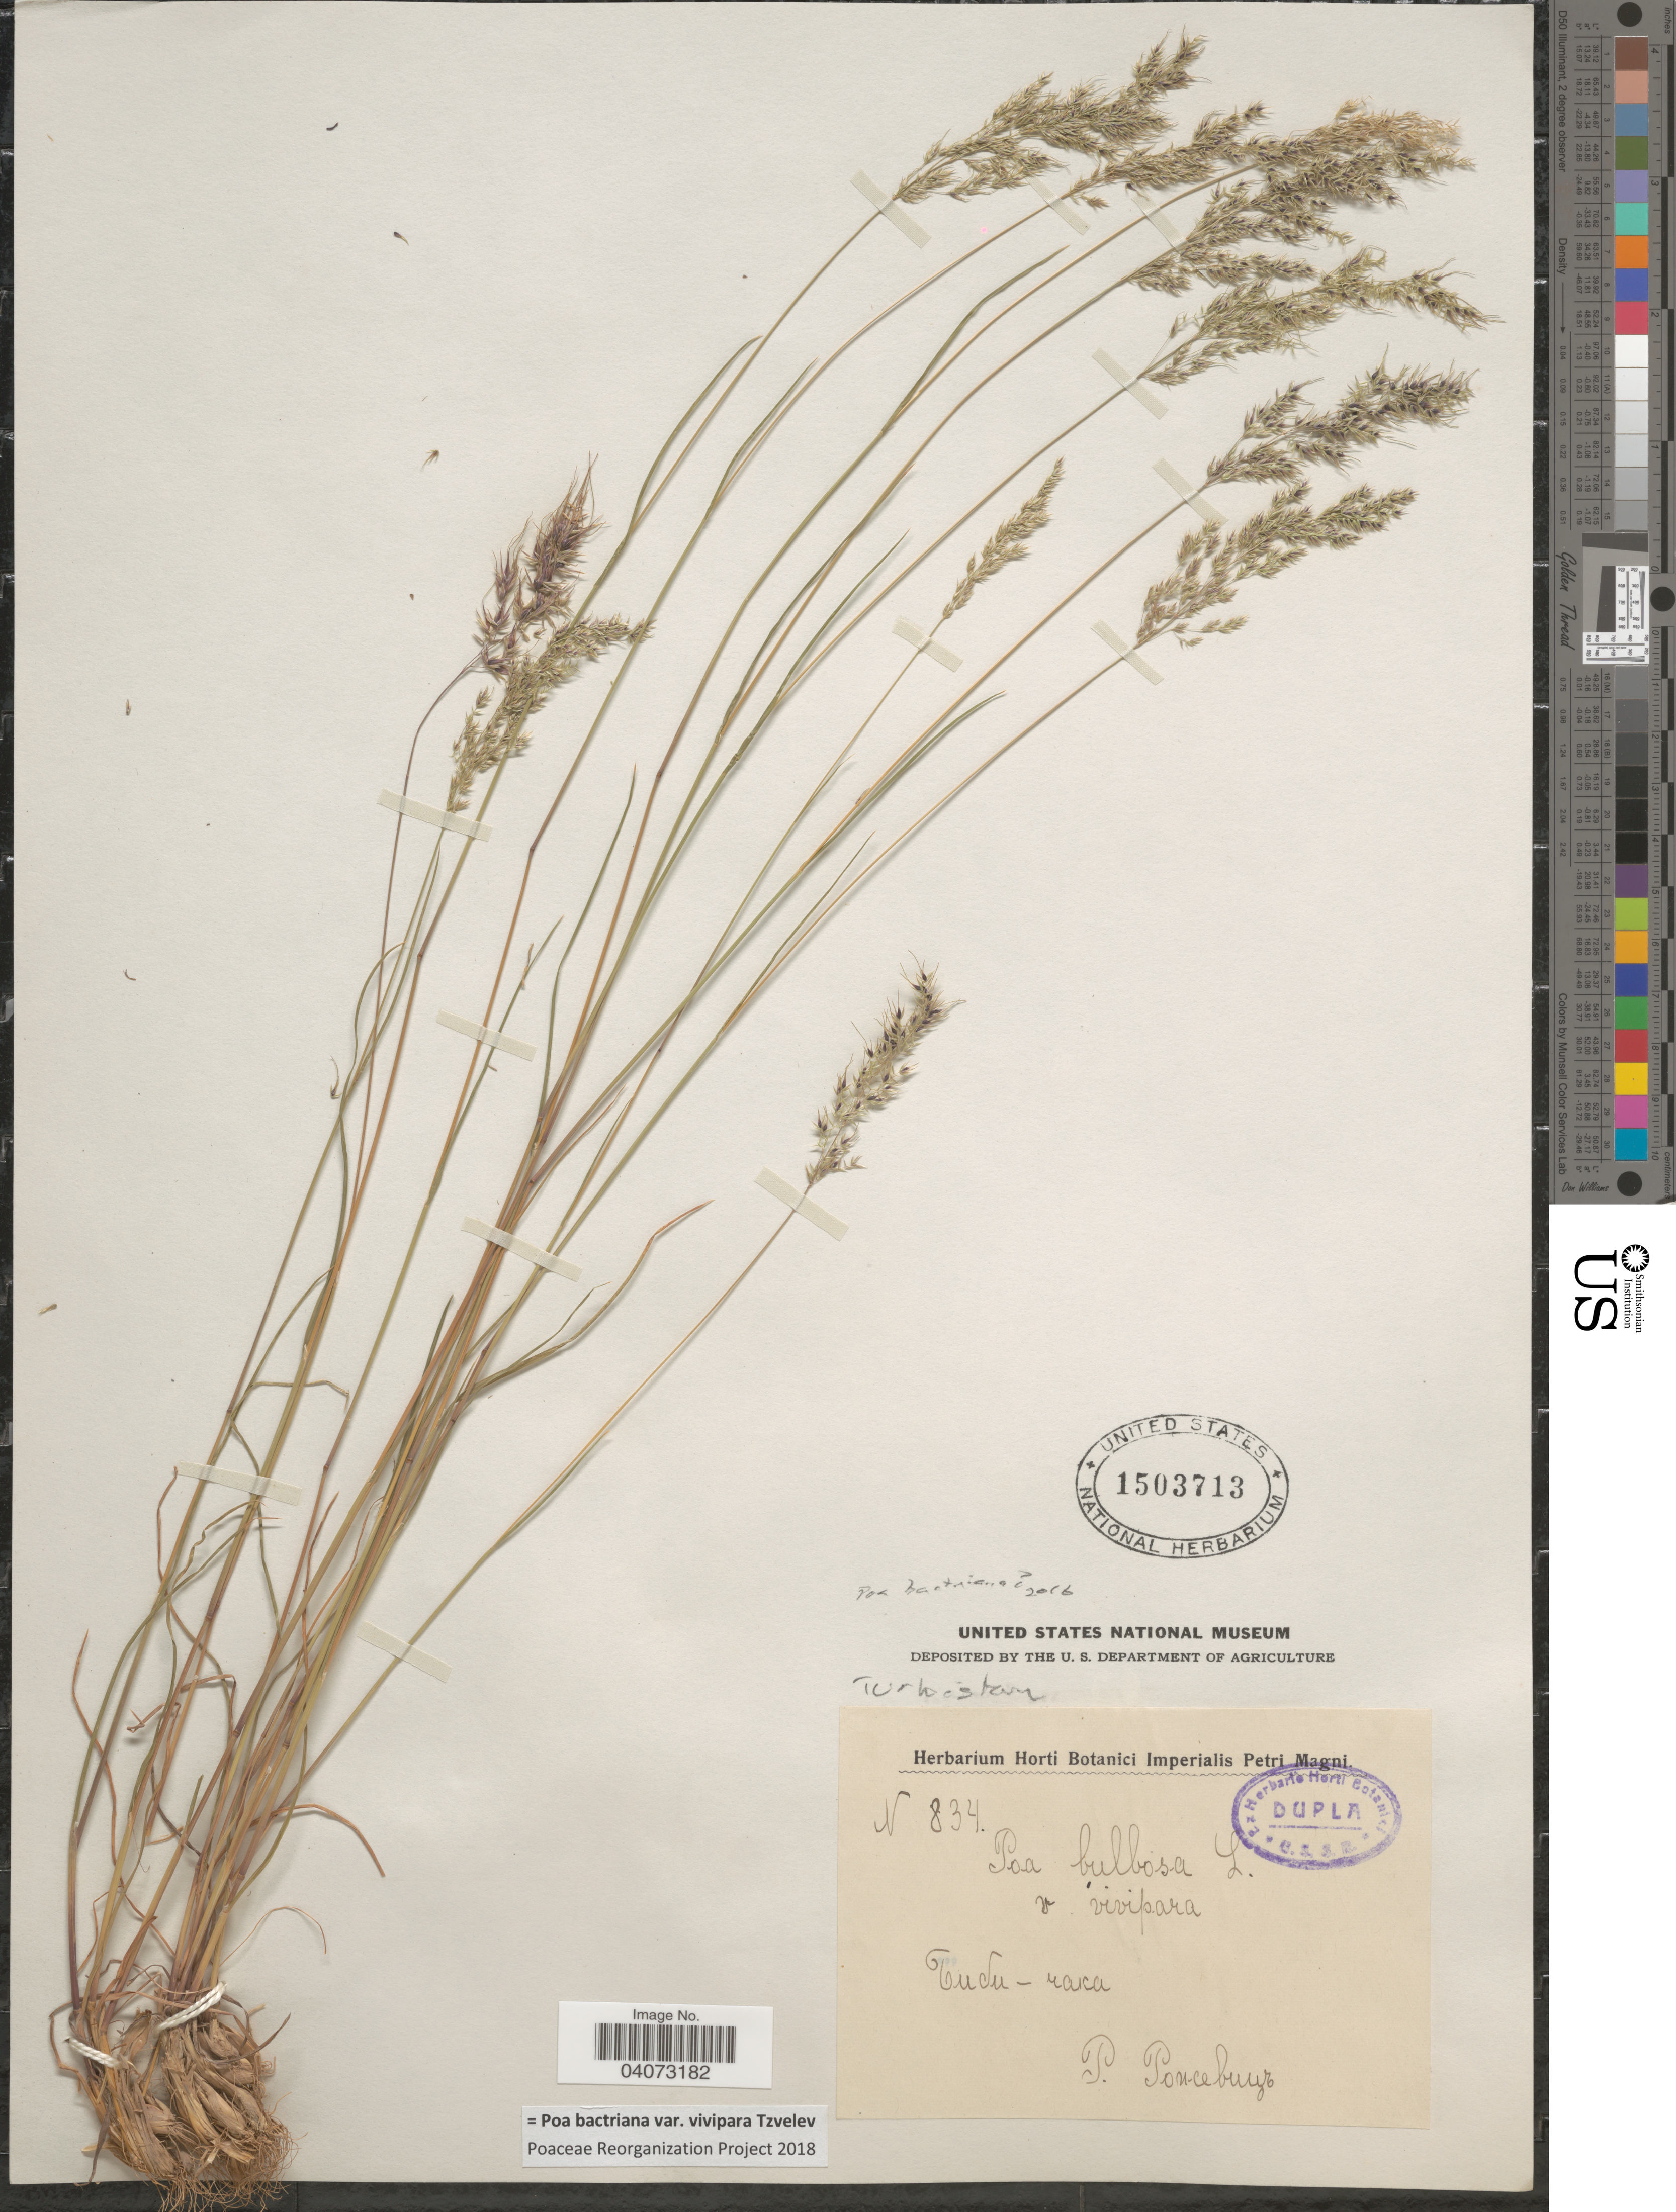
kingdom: Plantae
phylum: Tracheophyta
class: Liliopsida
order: Poales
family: Poaceae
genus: Poa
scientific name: Poa bactriana var. vivipara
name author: Tzvelev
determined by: Soreng, Robert J., Research Associate (BOT), Smithsonian Institution - National Museum of Natural History (UNITED STATES)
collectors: R. J. Roshevitz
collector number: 834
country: Uzbekistan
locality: Bibi-chaka.[translation]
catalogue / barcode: US 1503713